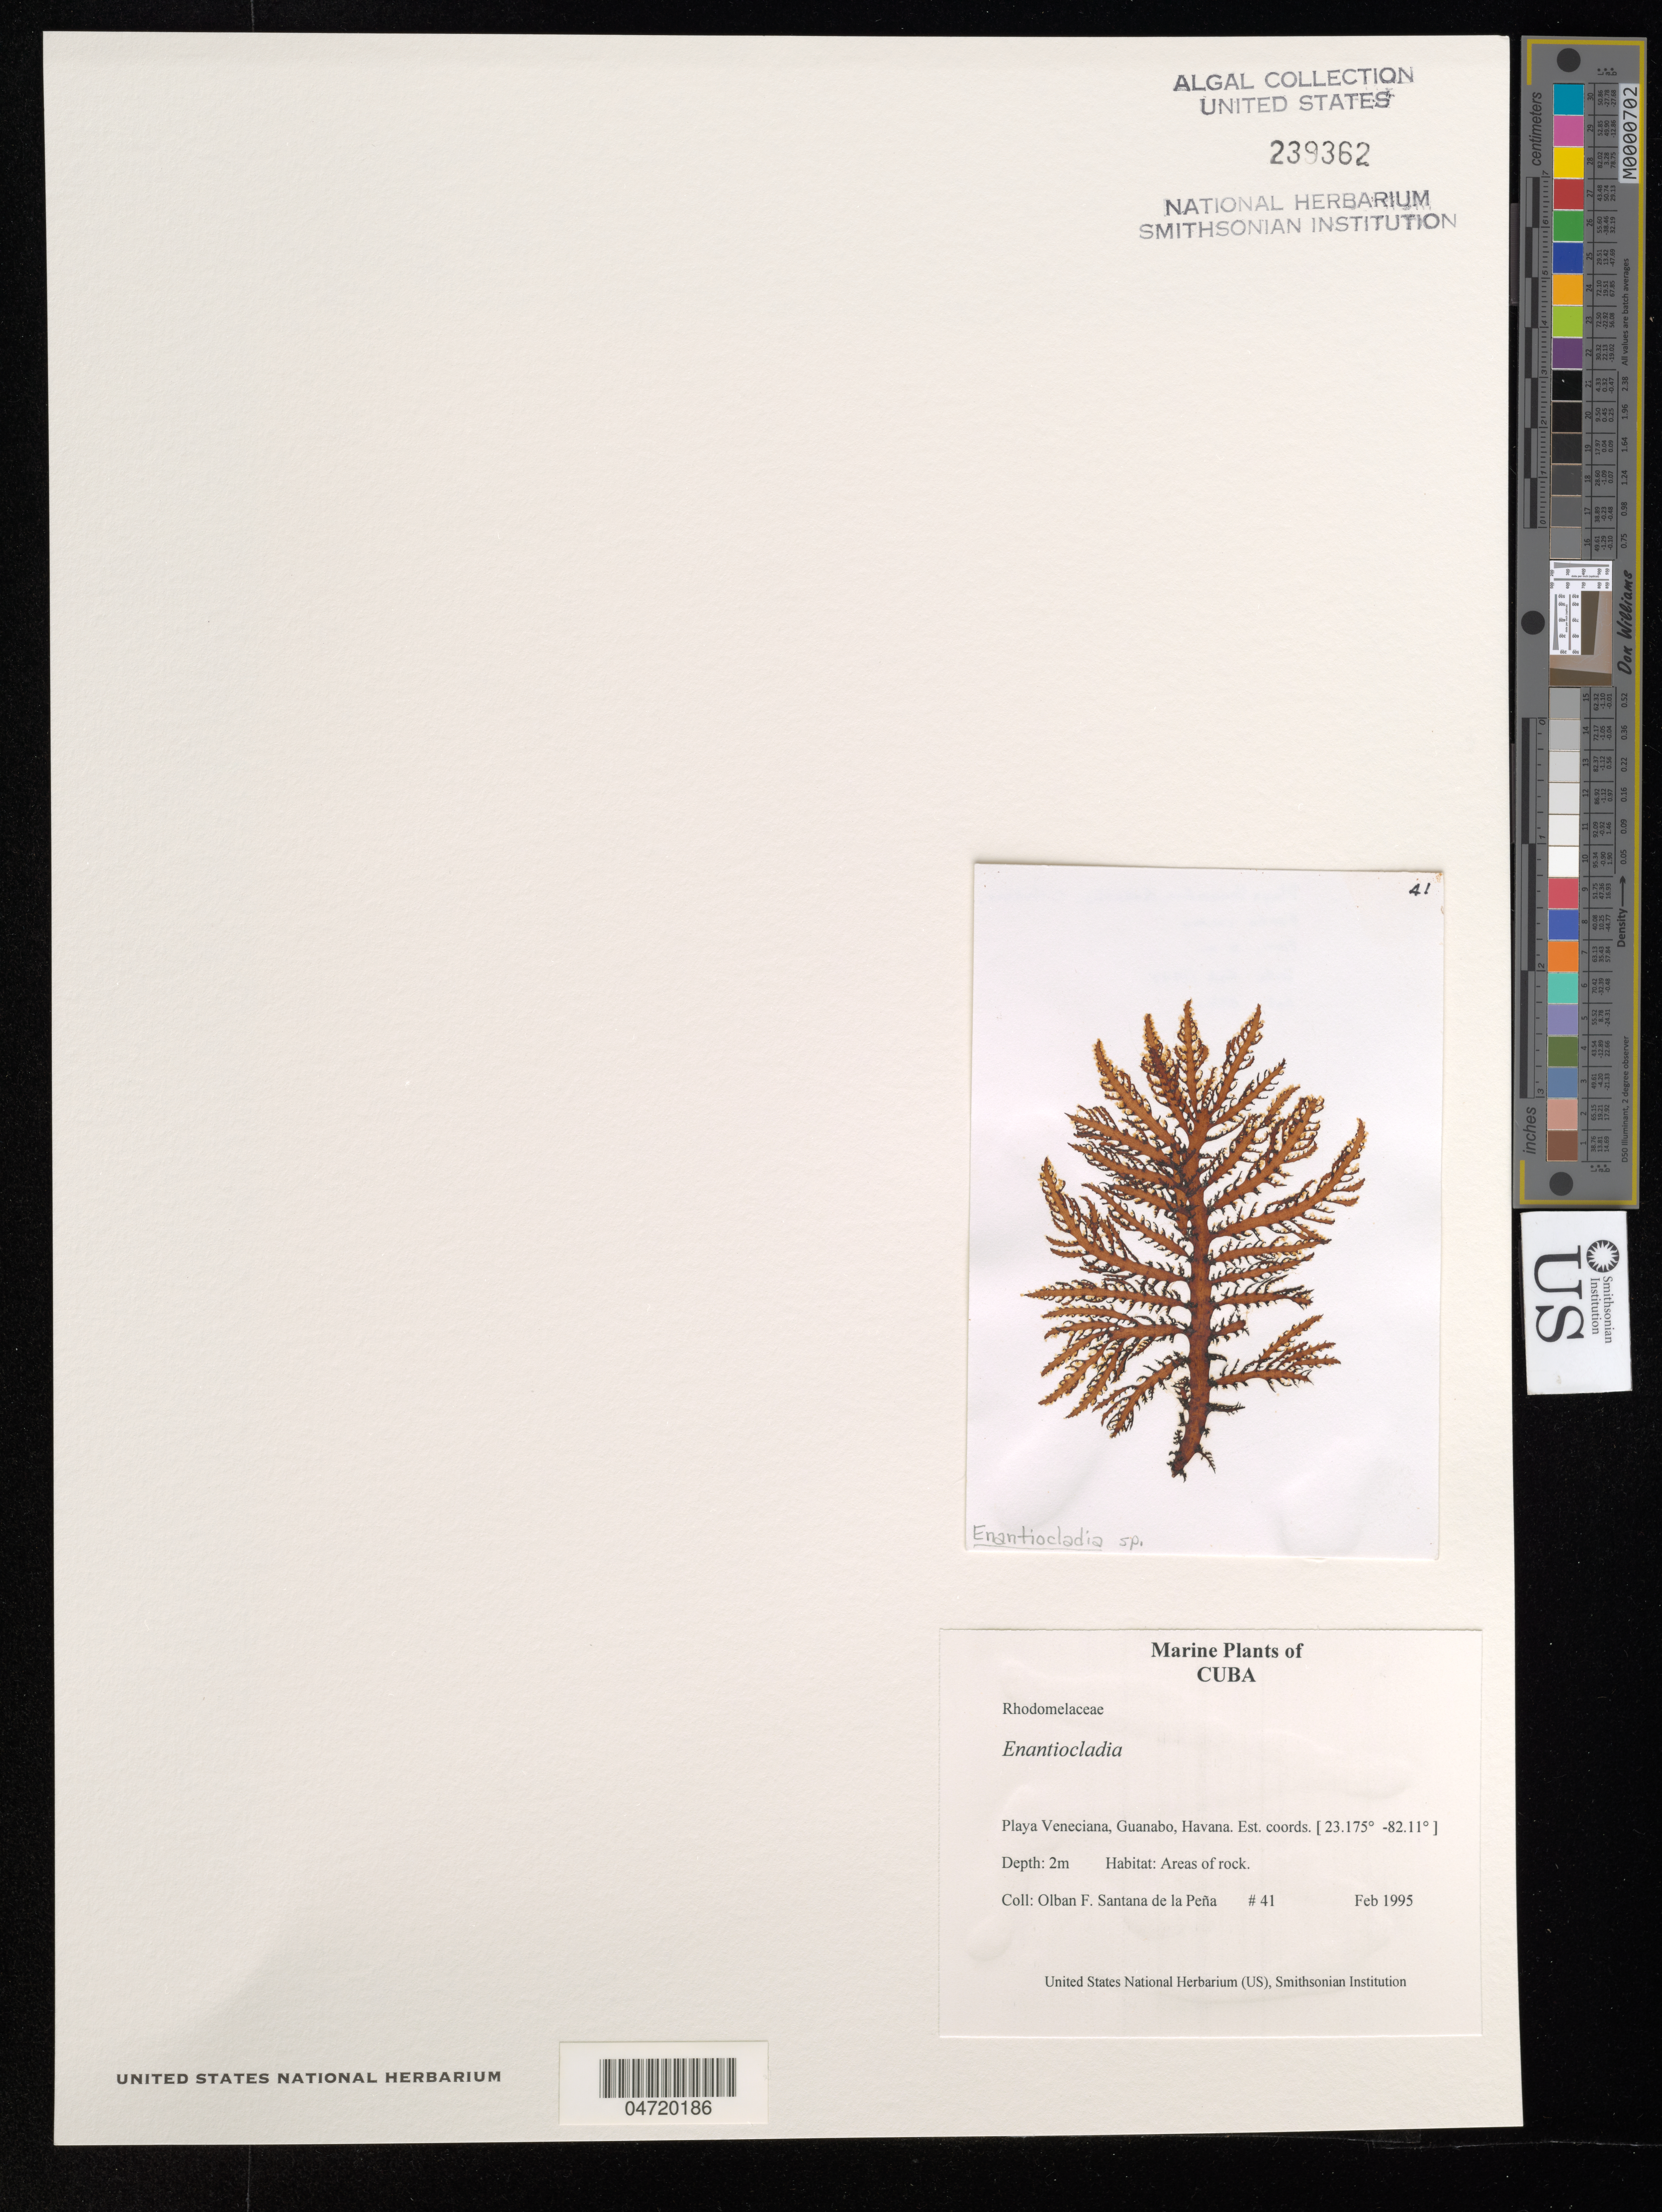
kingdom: Plantae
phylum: Rhodophyta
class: Florideophyceae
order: Ceramiales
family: Rhodomelaceae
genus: Enantiocladia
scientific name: Enantiocladia sp.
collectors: O. Santana de la Peña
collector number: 41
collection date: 1995-02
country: Cuba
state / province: La Habana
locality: Playa Veneciana, Guanabo, Havana.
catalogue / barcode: US 239362